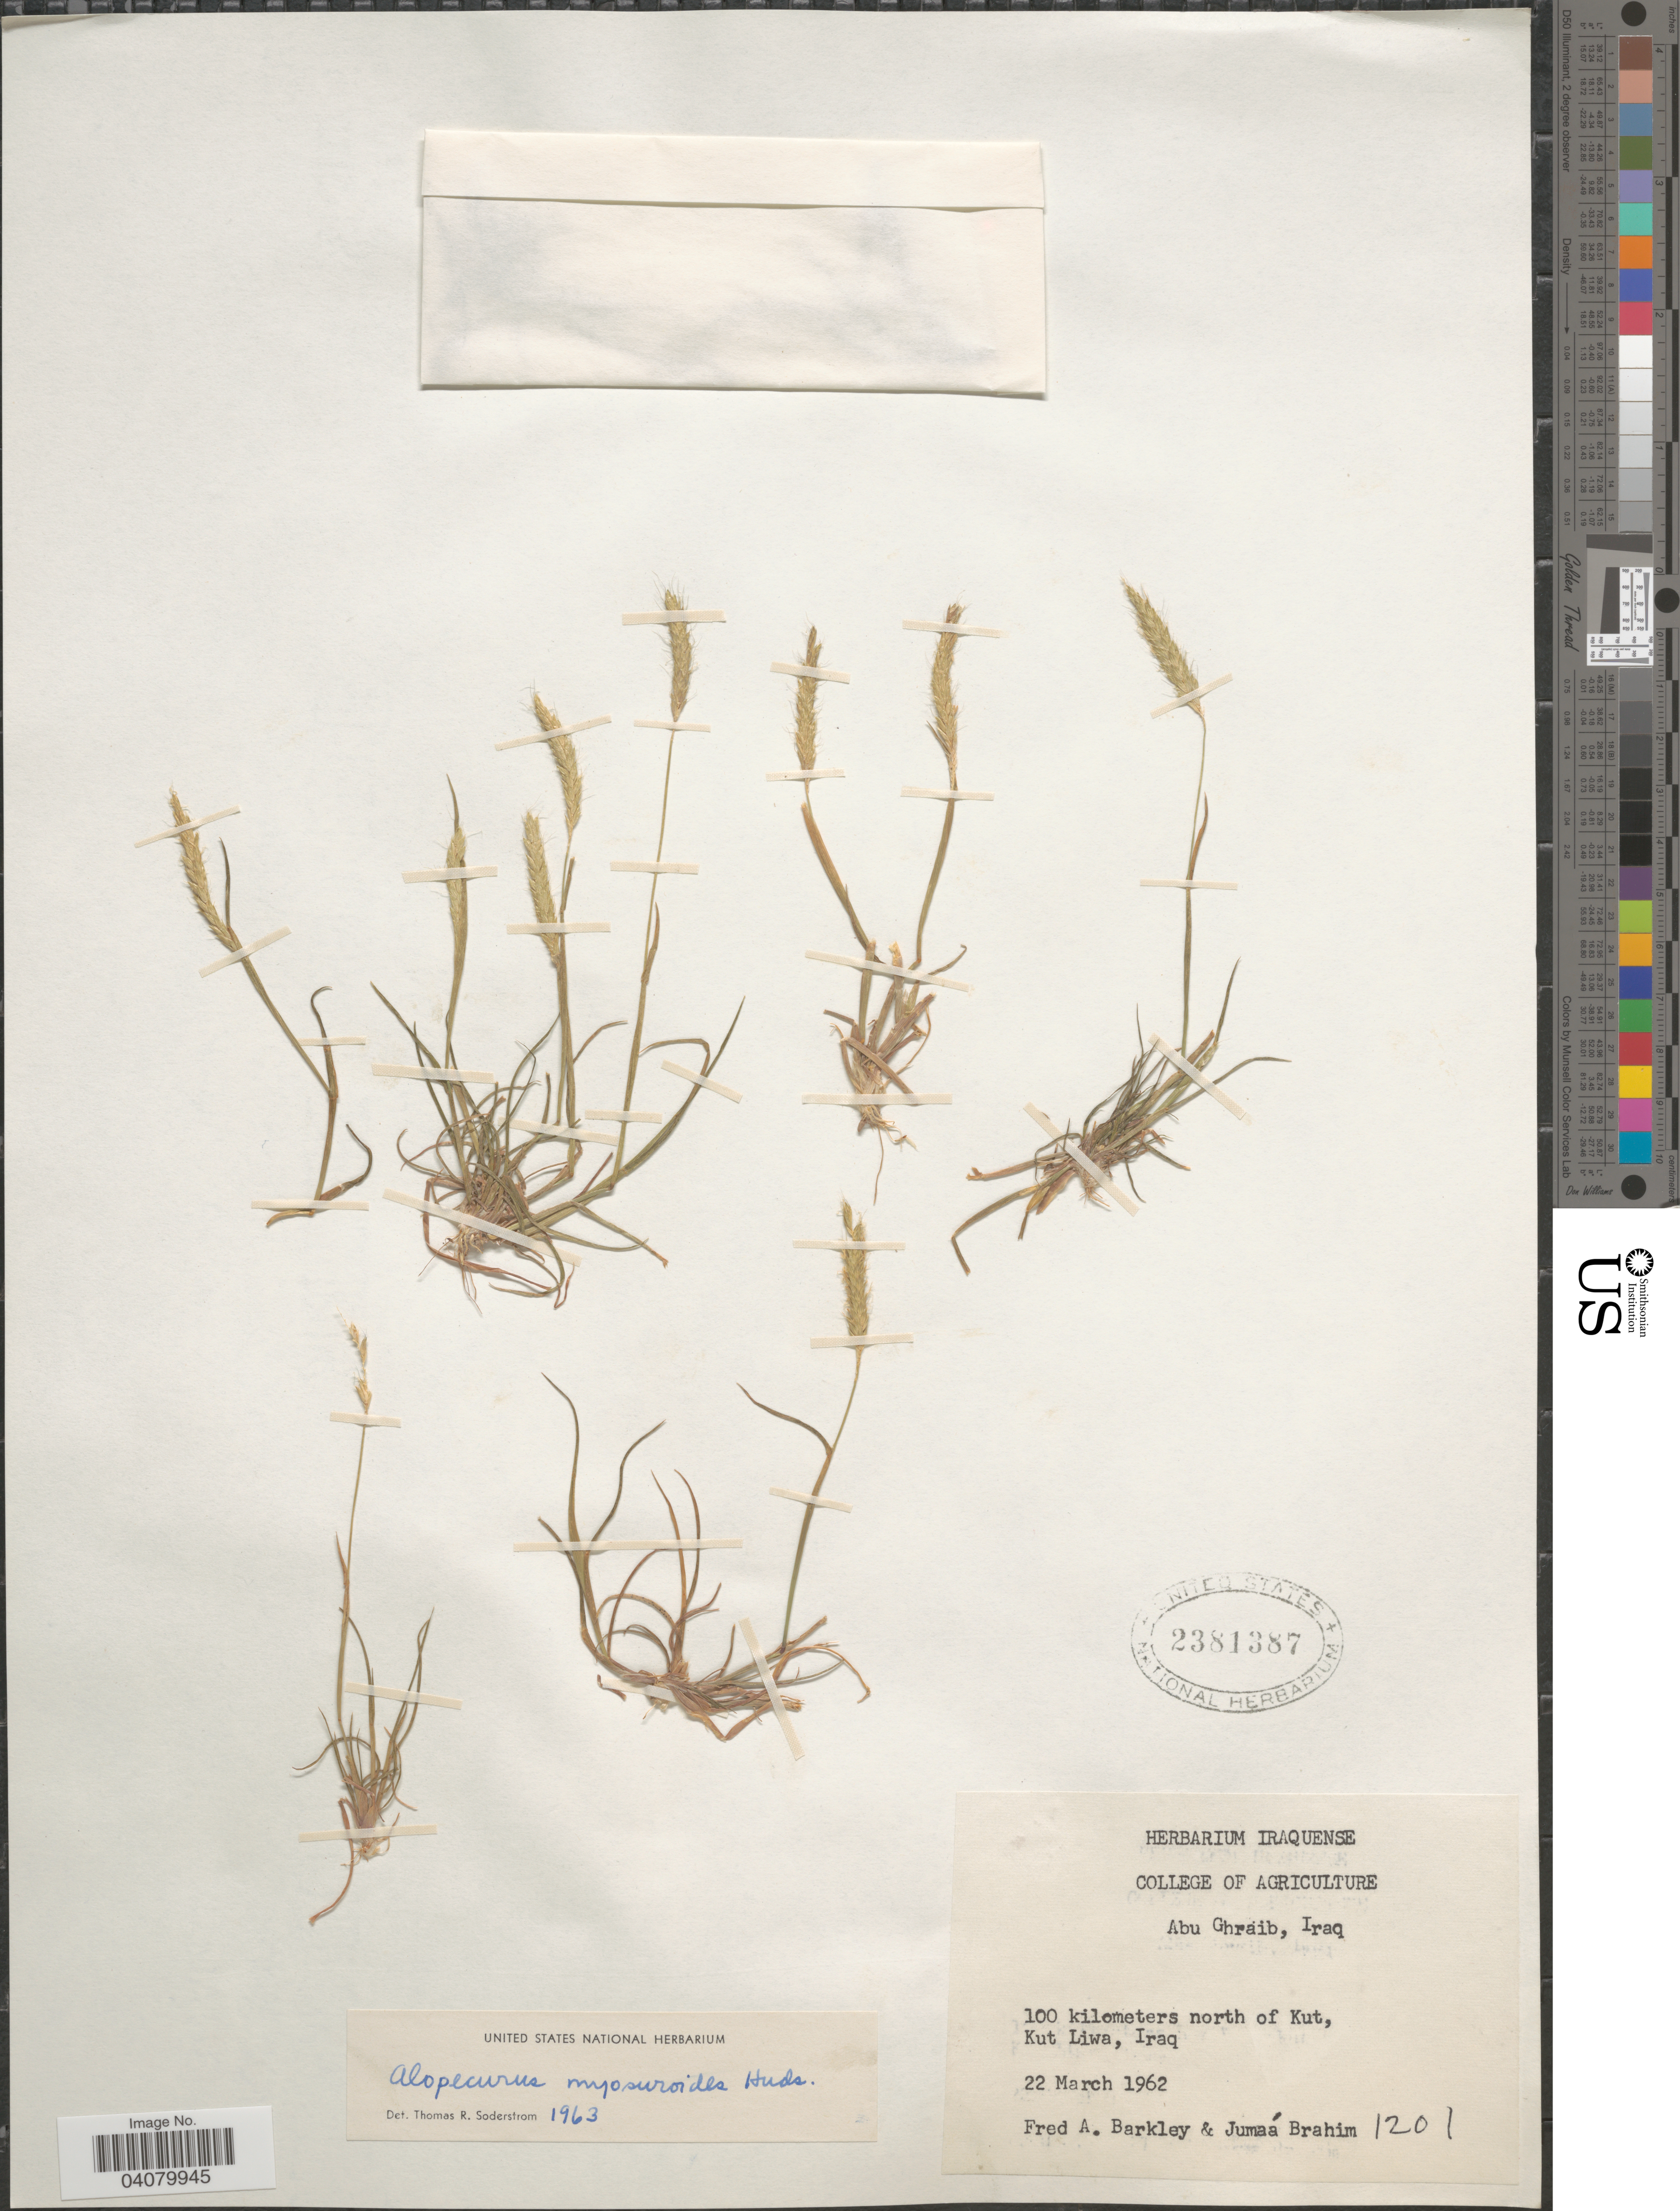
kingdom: Plantae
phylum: Tracheophyta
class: Liliopsida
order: Poales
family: Poaceae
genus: Alopecurus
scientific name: Alopecurus myosuroides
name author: Huds.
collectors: F. A. Barkley & Brahim M., J.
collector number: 1201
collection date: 1962-03-22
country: Iraq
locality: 100 kilometers north of Kut, Kut Liwa.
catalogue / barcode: US 2381387